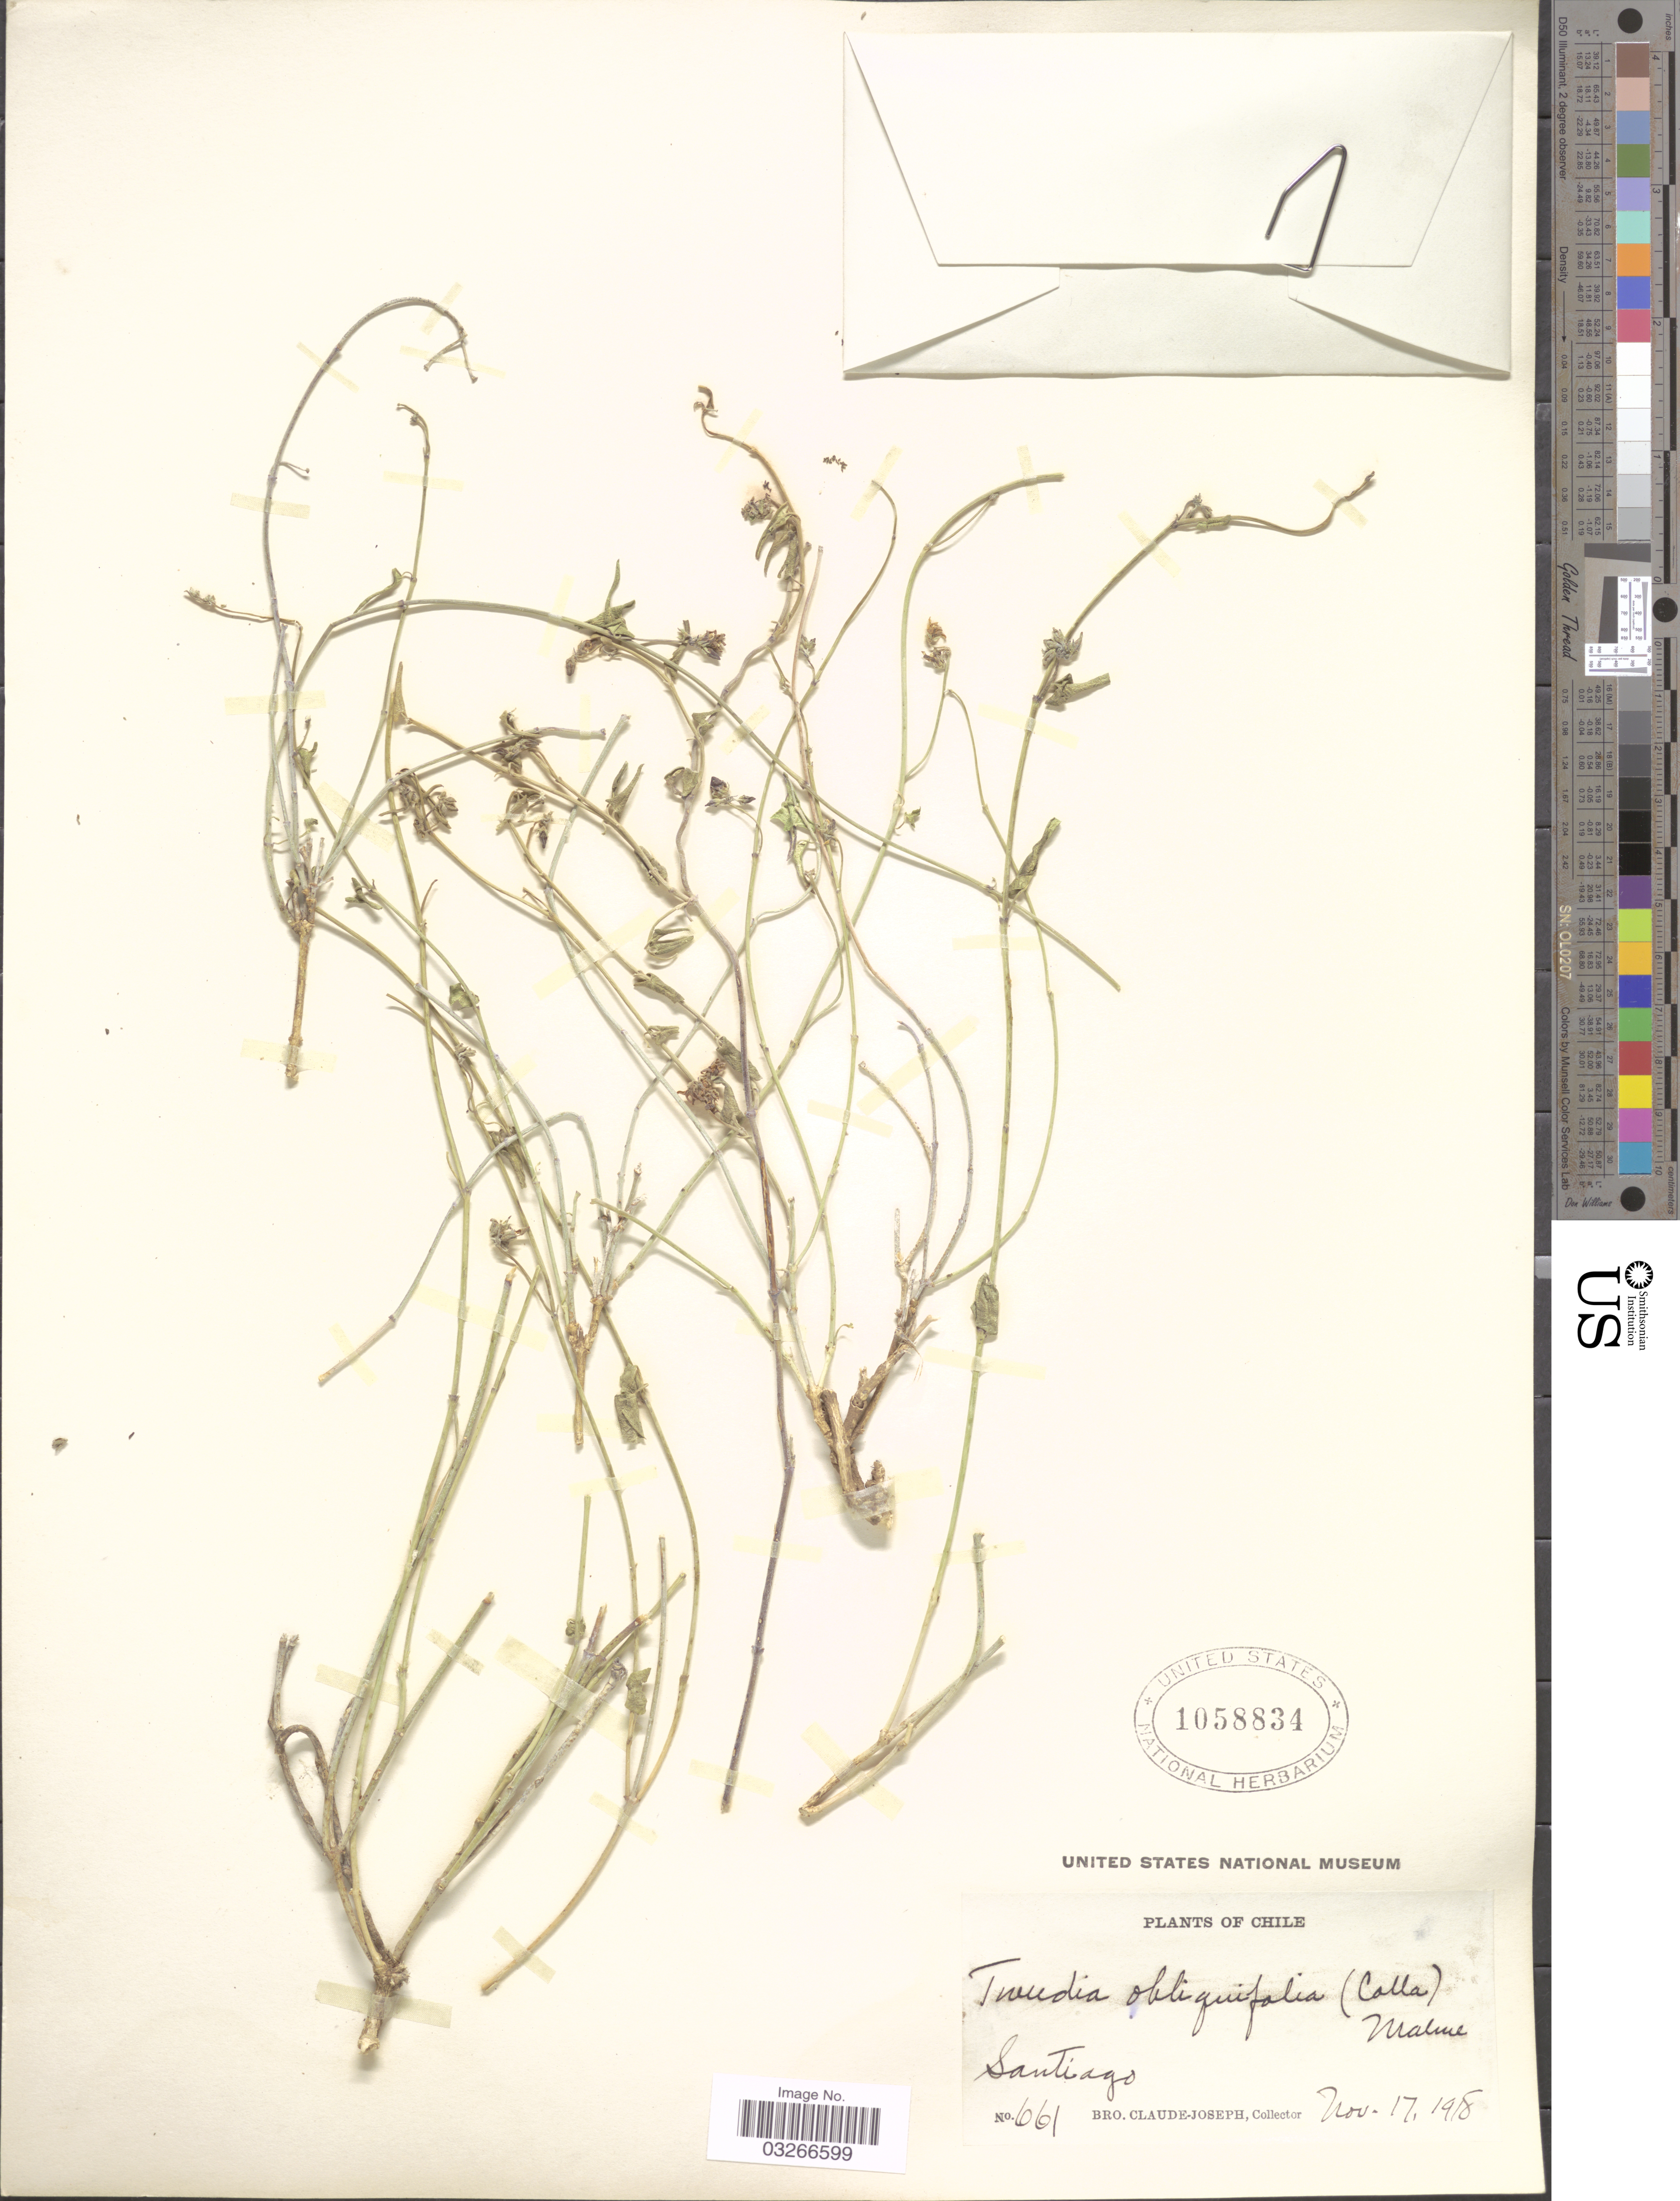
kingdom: Plantae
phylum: Tracheophyta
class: Magnoliopsida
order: Gentianales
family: Apocynaceae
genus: Tweedia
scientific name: Tweedia obliquifolia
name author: (Colla) Malme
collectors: Bro. Claude-Joseph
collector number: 661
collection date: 1918-11-17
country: Chile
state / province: Región Metropolitana (RM)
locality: Santiago.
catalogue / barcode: US 1058834